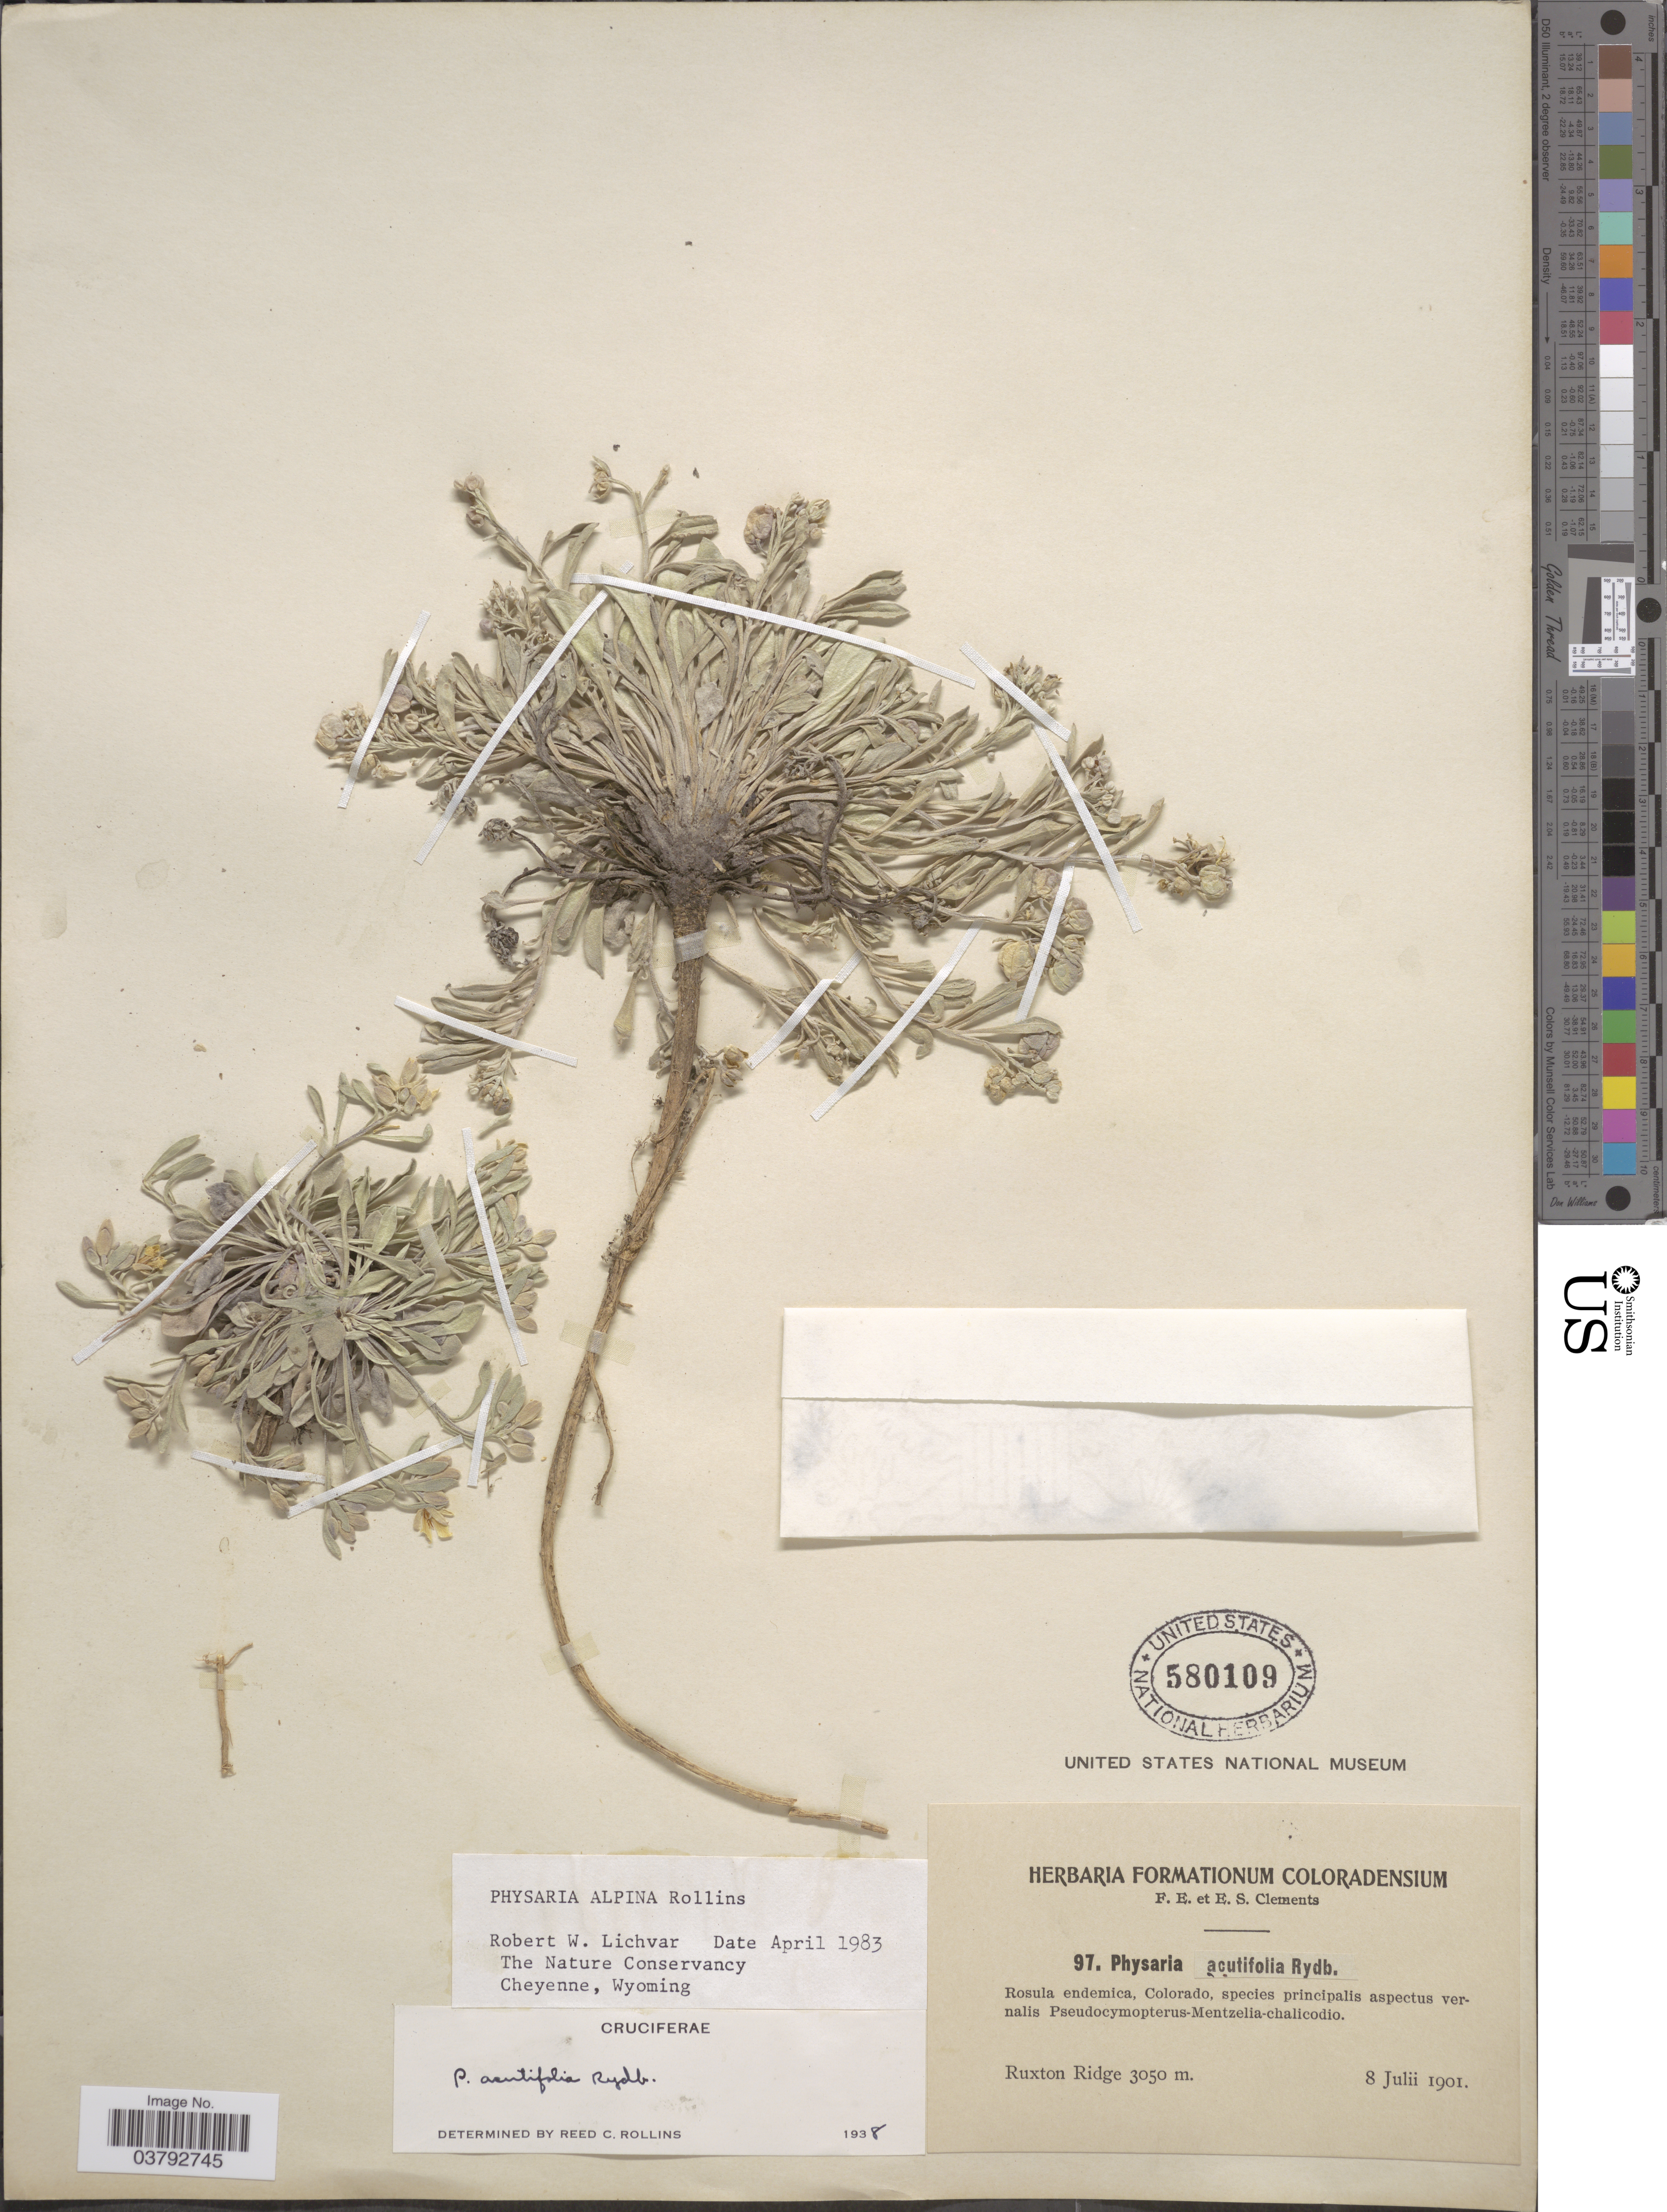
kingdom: Plantae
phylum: Tracheophyta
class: Magnoliopsida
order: Brassicales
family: Brassicaceae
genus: Physaria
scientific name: Physaria alpina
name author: Rollins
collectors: F. E. Clements & E. S. Clements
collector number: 97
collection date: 1901-07-08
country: United States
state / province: Colorado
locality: Ruxton Ridge.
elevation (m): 3050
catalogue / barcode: US 580109